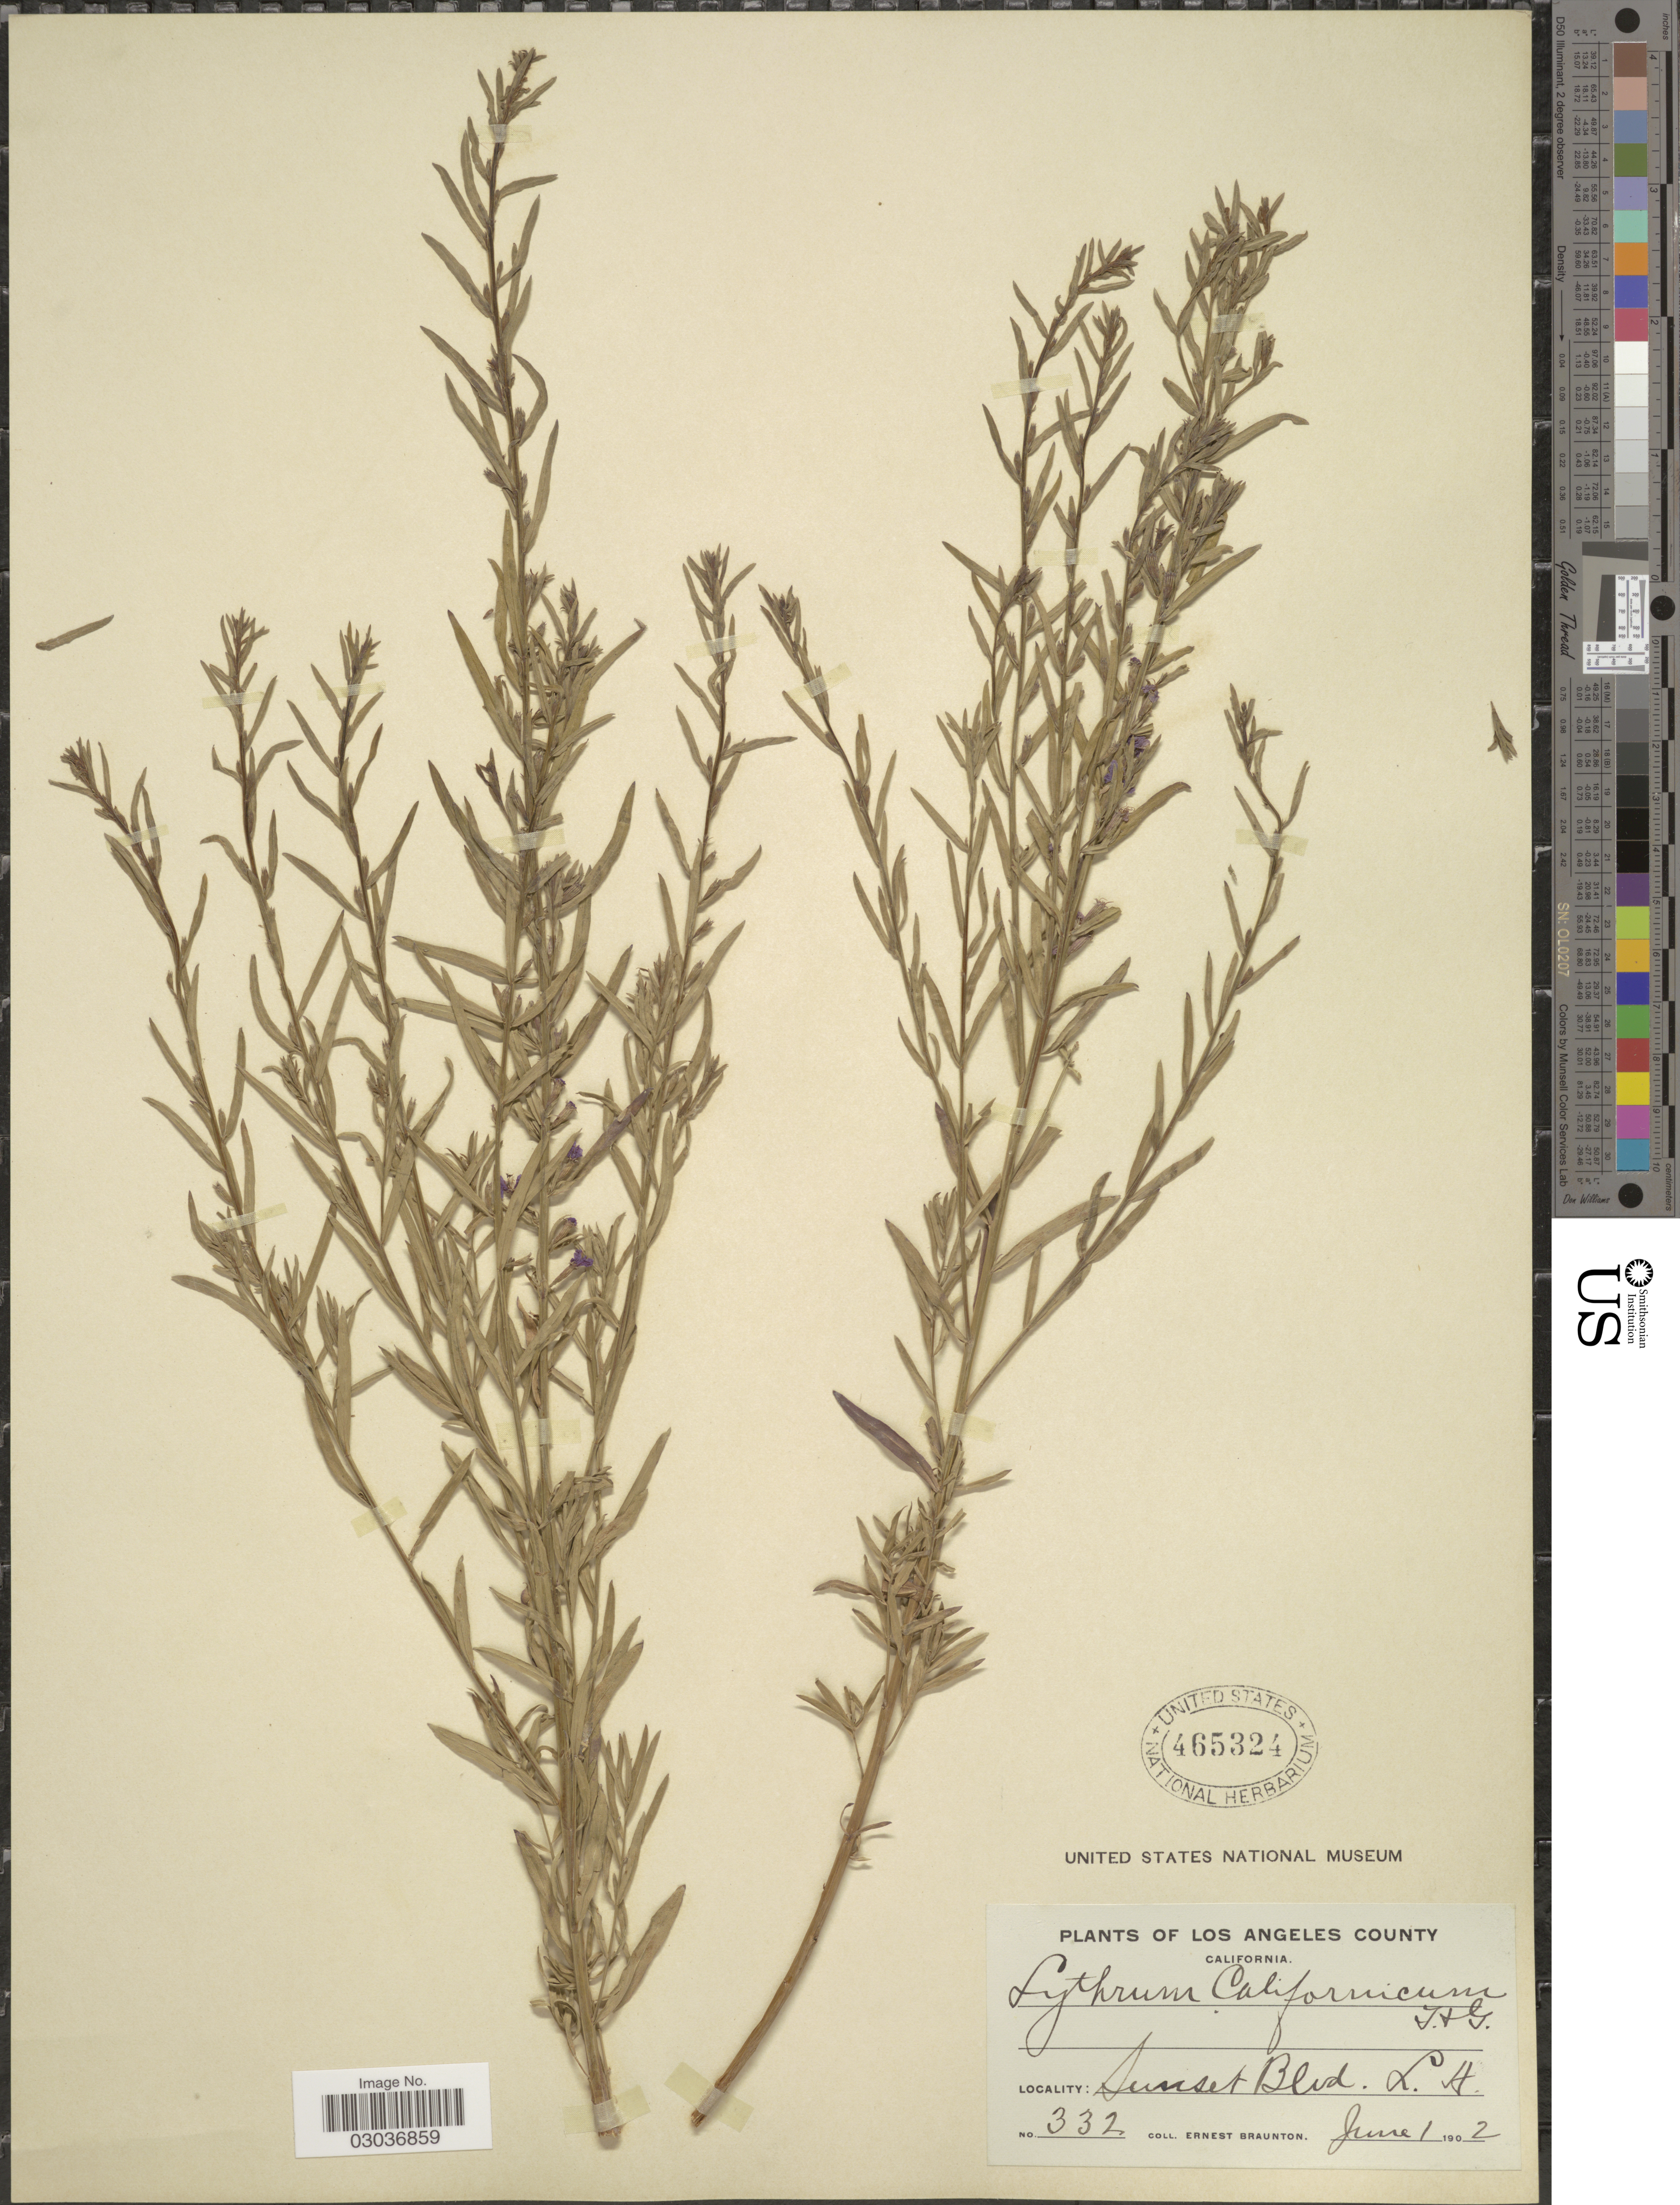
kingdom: Plantae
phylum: Tracheophyta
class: Magnoliopsida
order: Myrtales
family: Lythraceae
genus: Lythrum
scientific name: Lythrum californicum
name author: Torr. & A. Gray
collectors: E. Braunton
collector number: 332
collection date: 1902-06-01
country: United States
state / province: California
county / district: Los Angeles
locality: Los Angeles County. Sunset Blvd.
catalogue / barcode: US 465324